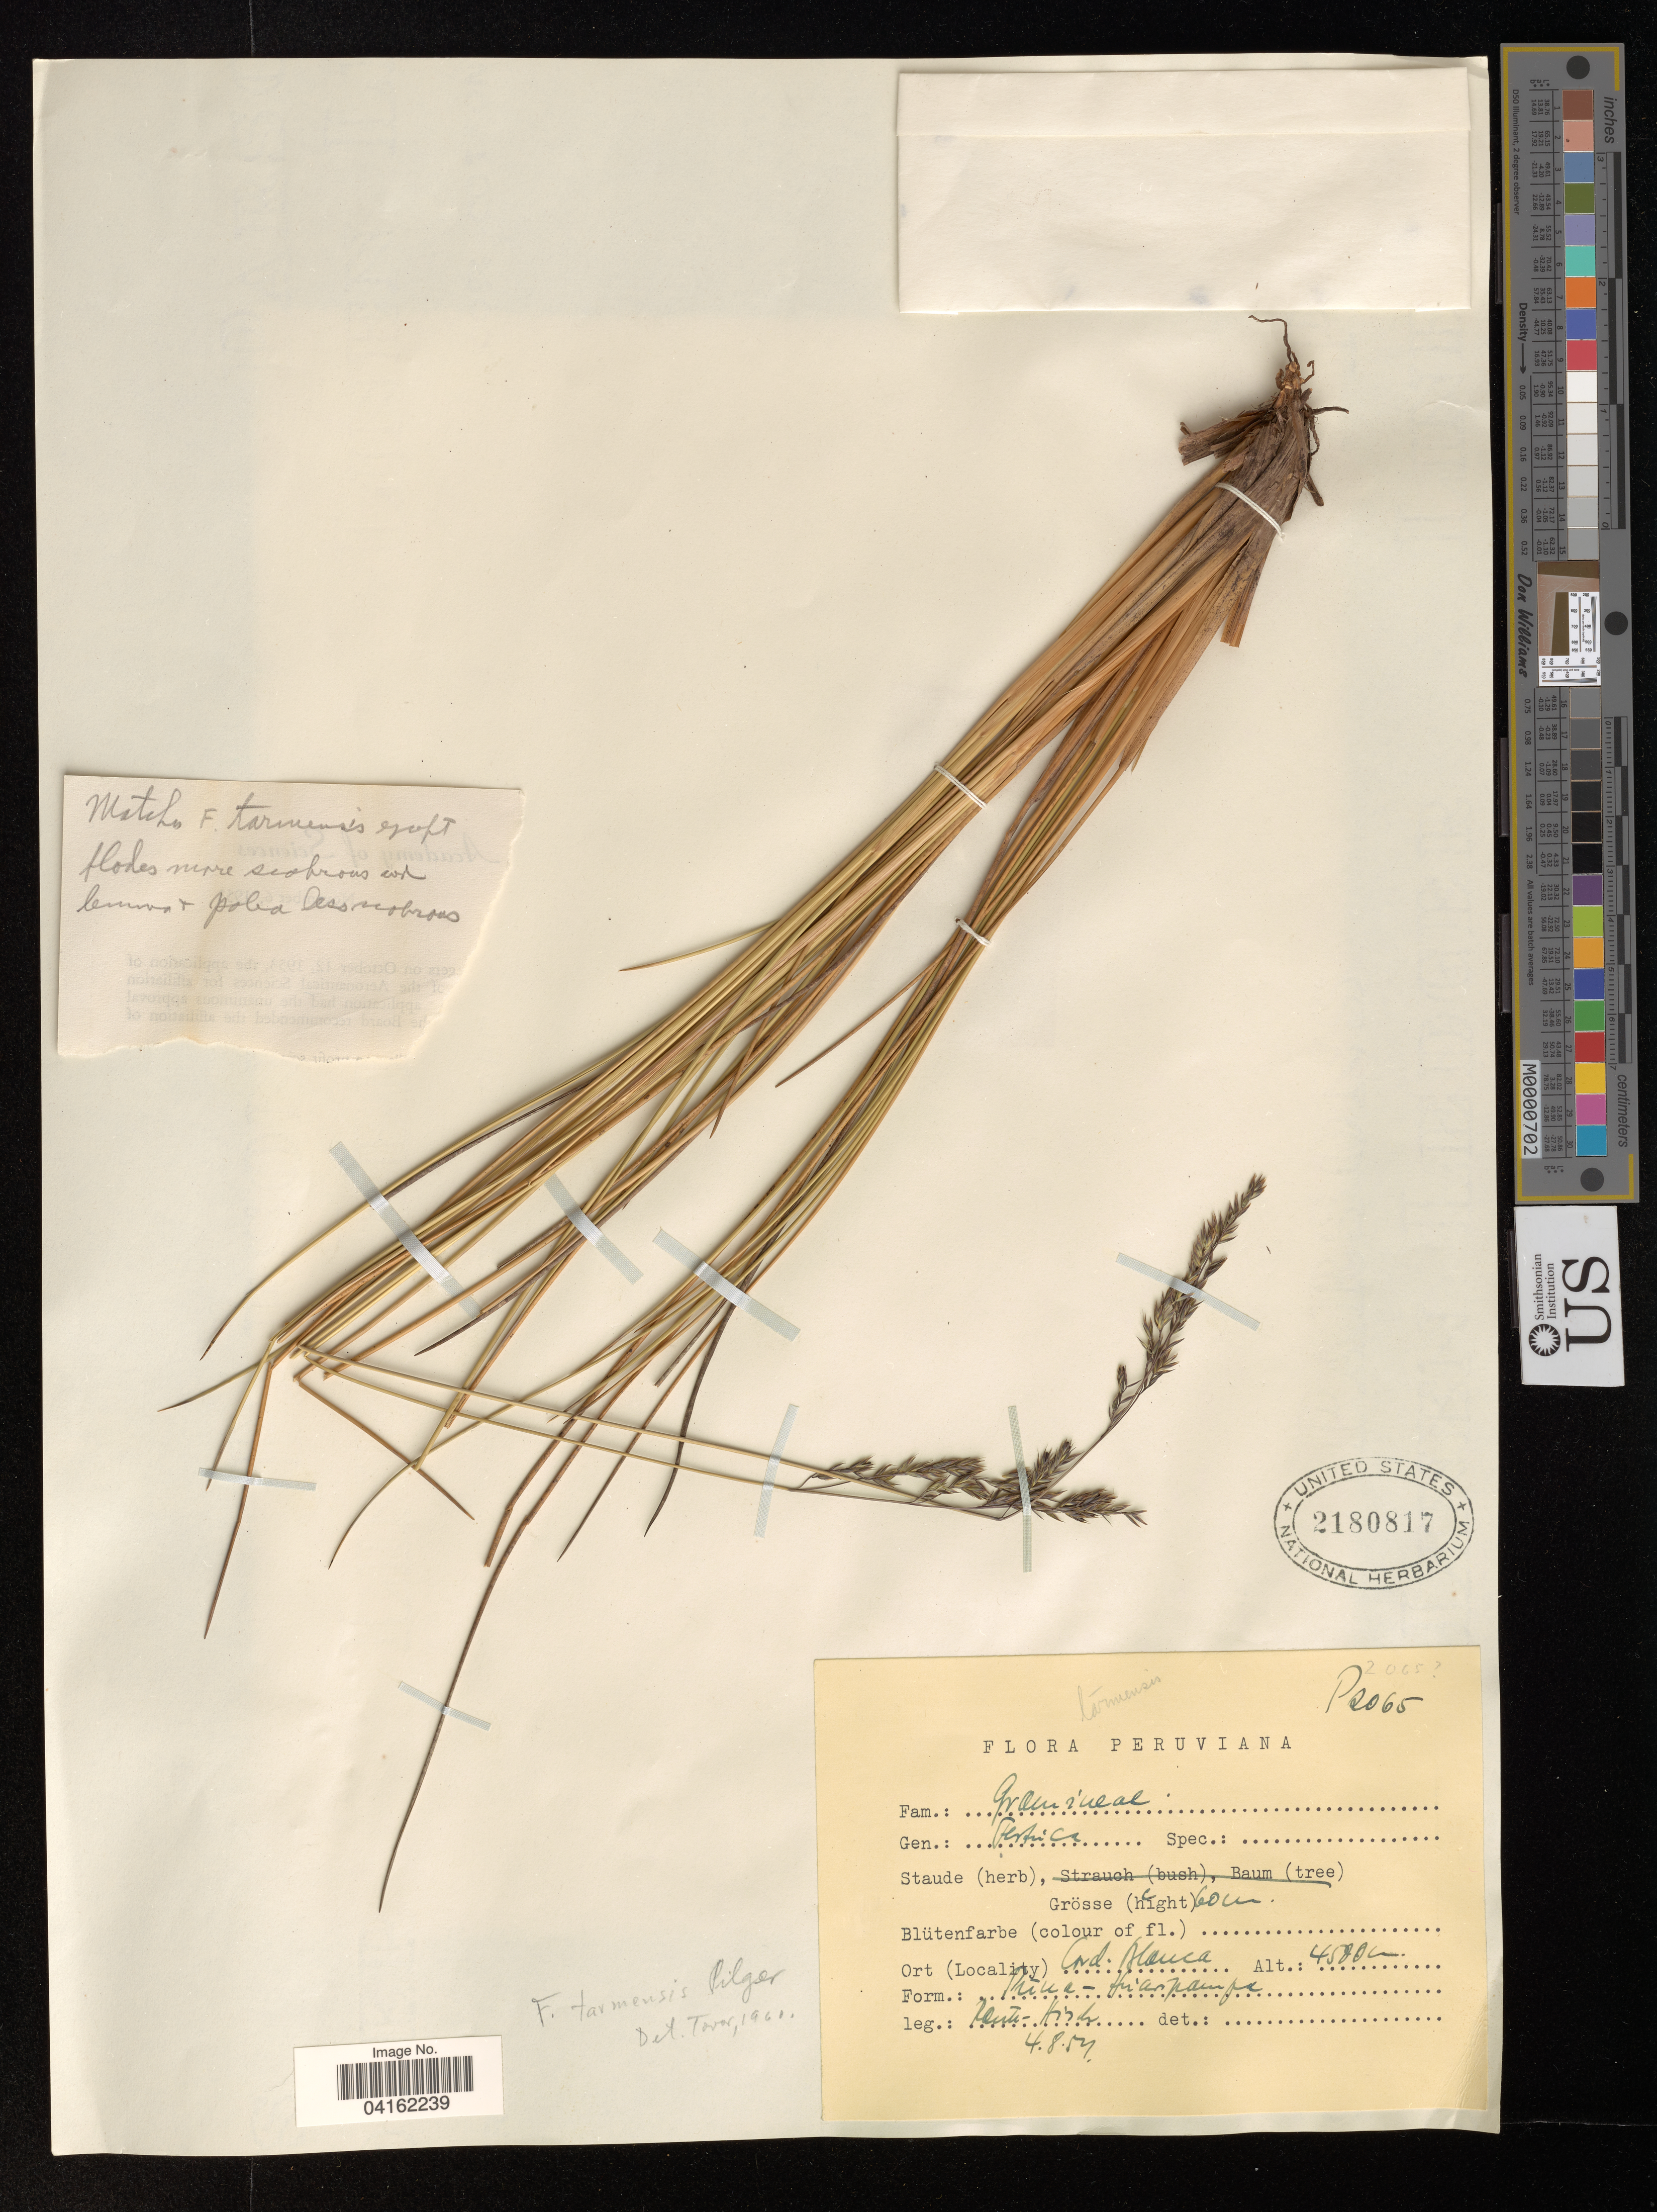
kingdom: Plantae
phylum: Tracheophyta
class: Liliopsida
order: Poales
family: Poaceae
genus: Festuca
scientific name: Festuca tarmensis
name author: Pilg.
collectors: W. Rauh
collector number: P2065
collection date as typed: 4 8 57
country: Peru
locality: Cord. Blanca.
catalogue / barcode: US 2180817